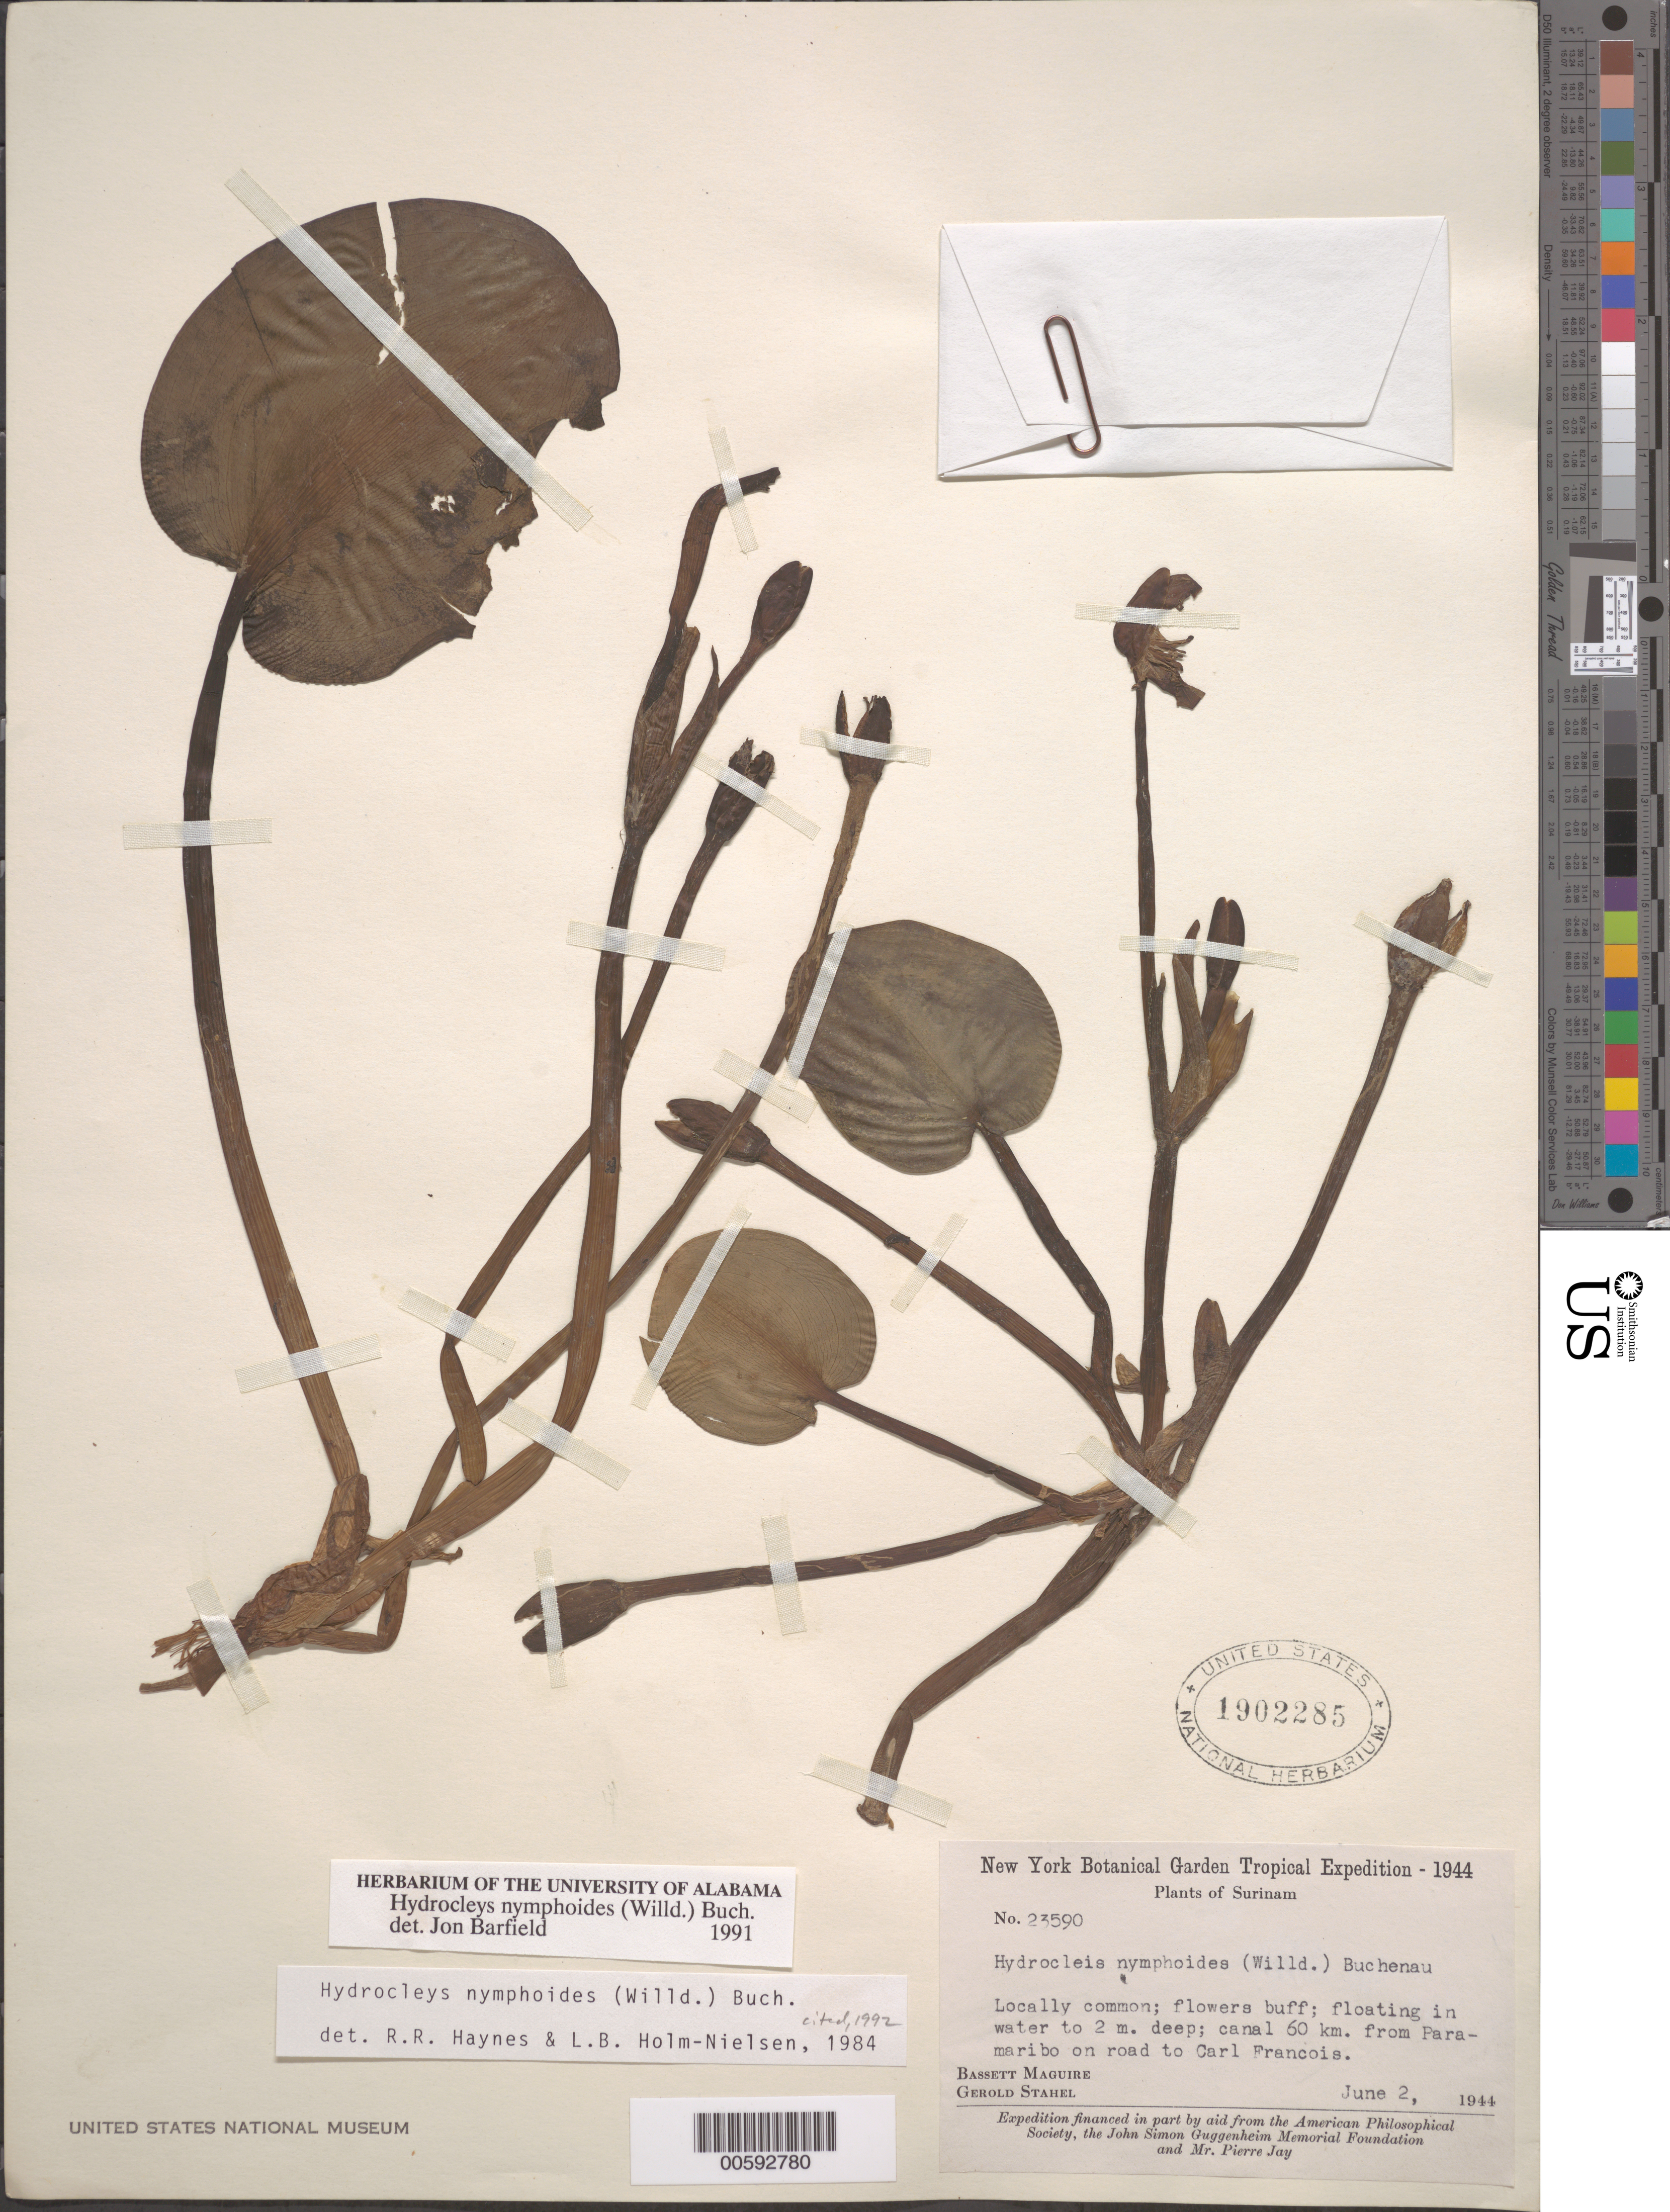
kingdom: Plantae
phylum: Tracheophyta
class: Liliopsida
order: Alismatales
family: Alismataceae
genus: Hydrocleys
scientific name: Hydrocleys nymphoides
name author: (Humb. & Bonpl. ex Willd.) Buchenau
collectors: B. Maguire & G. Stahel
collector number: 23590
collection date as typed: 02 Jun 1944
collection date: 1944-06-02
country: Suriname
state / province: Paramaribo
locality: Road to Carl Francois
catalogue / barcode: US 1902285